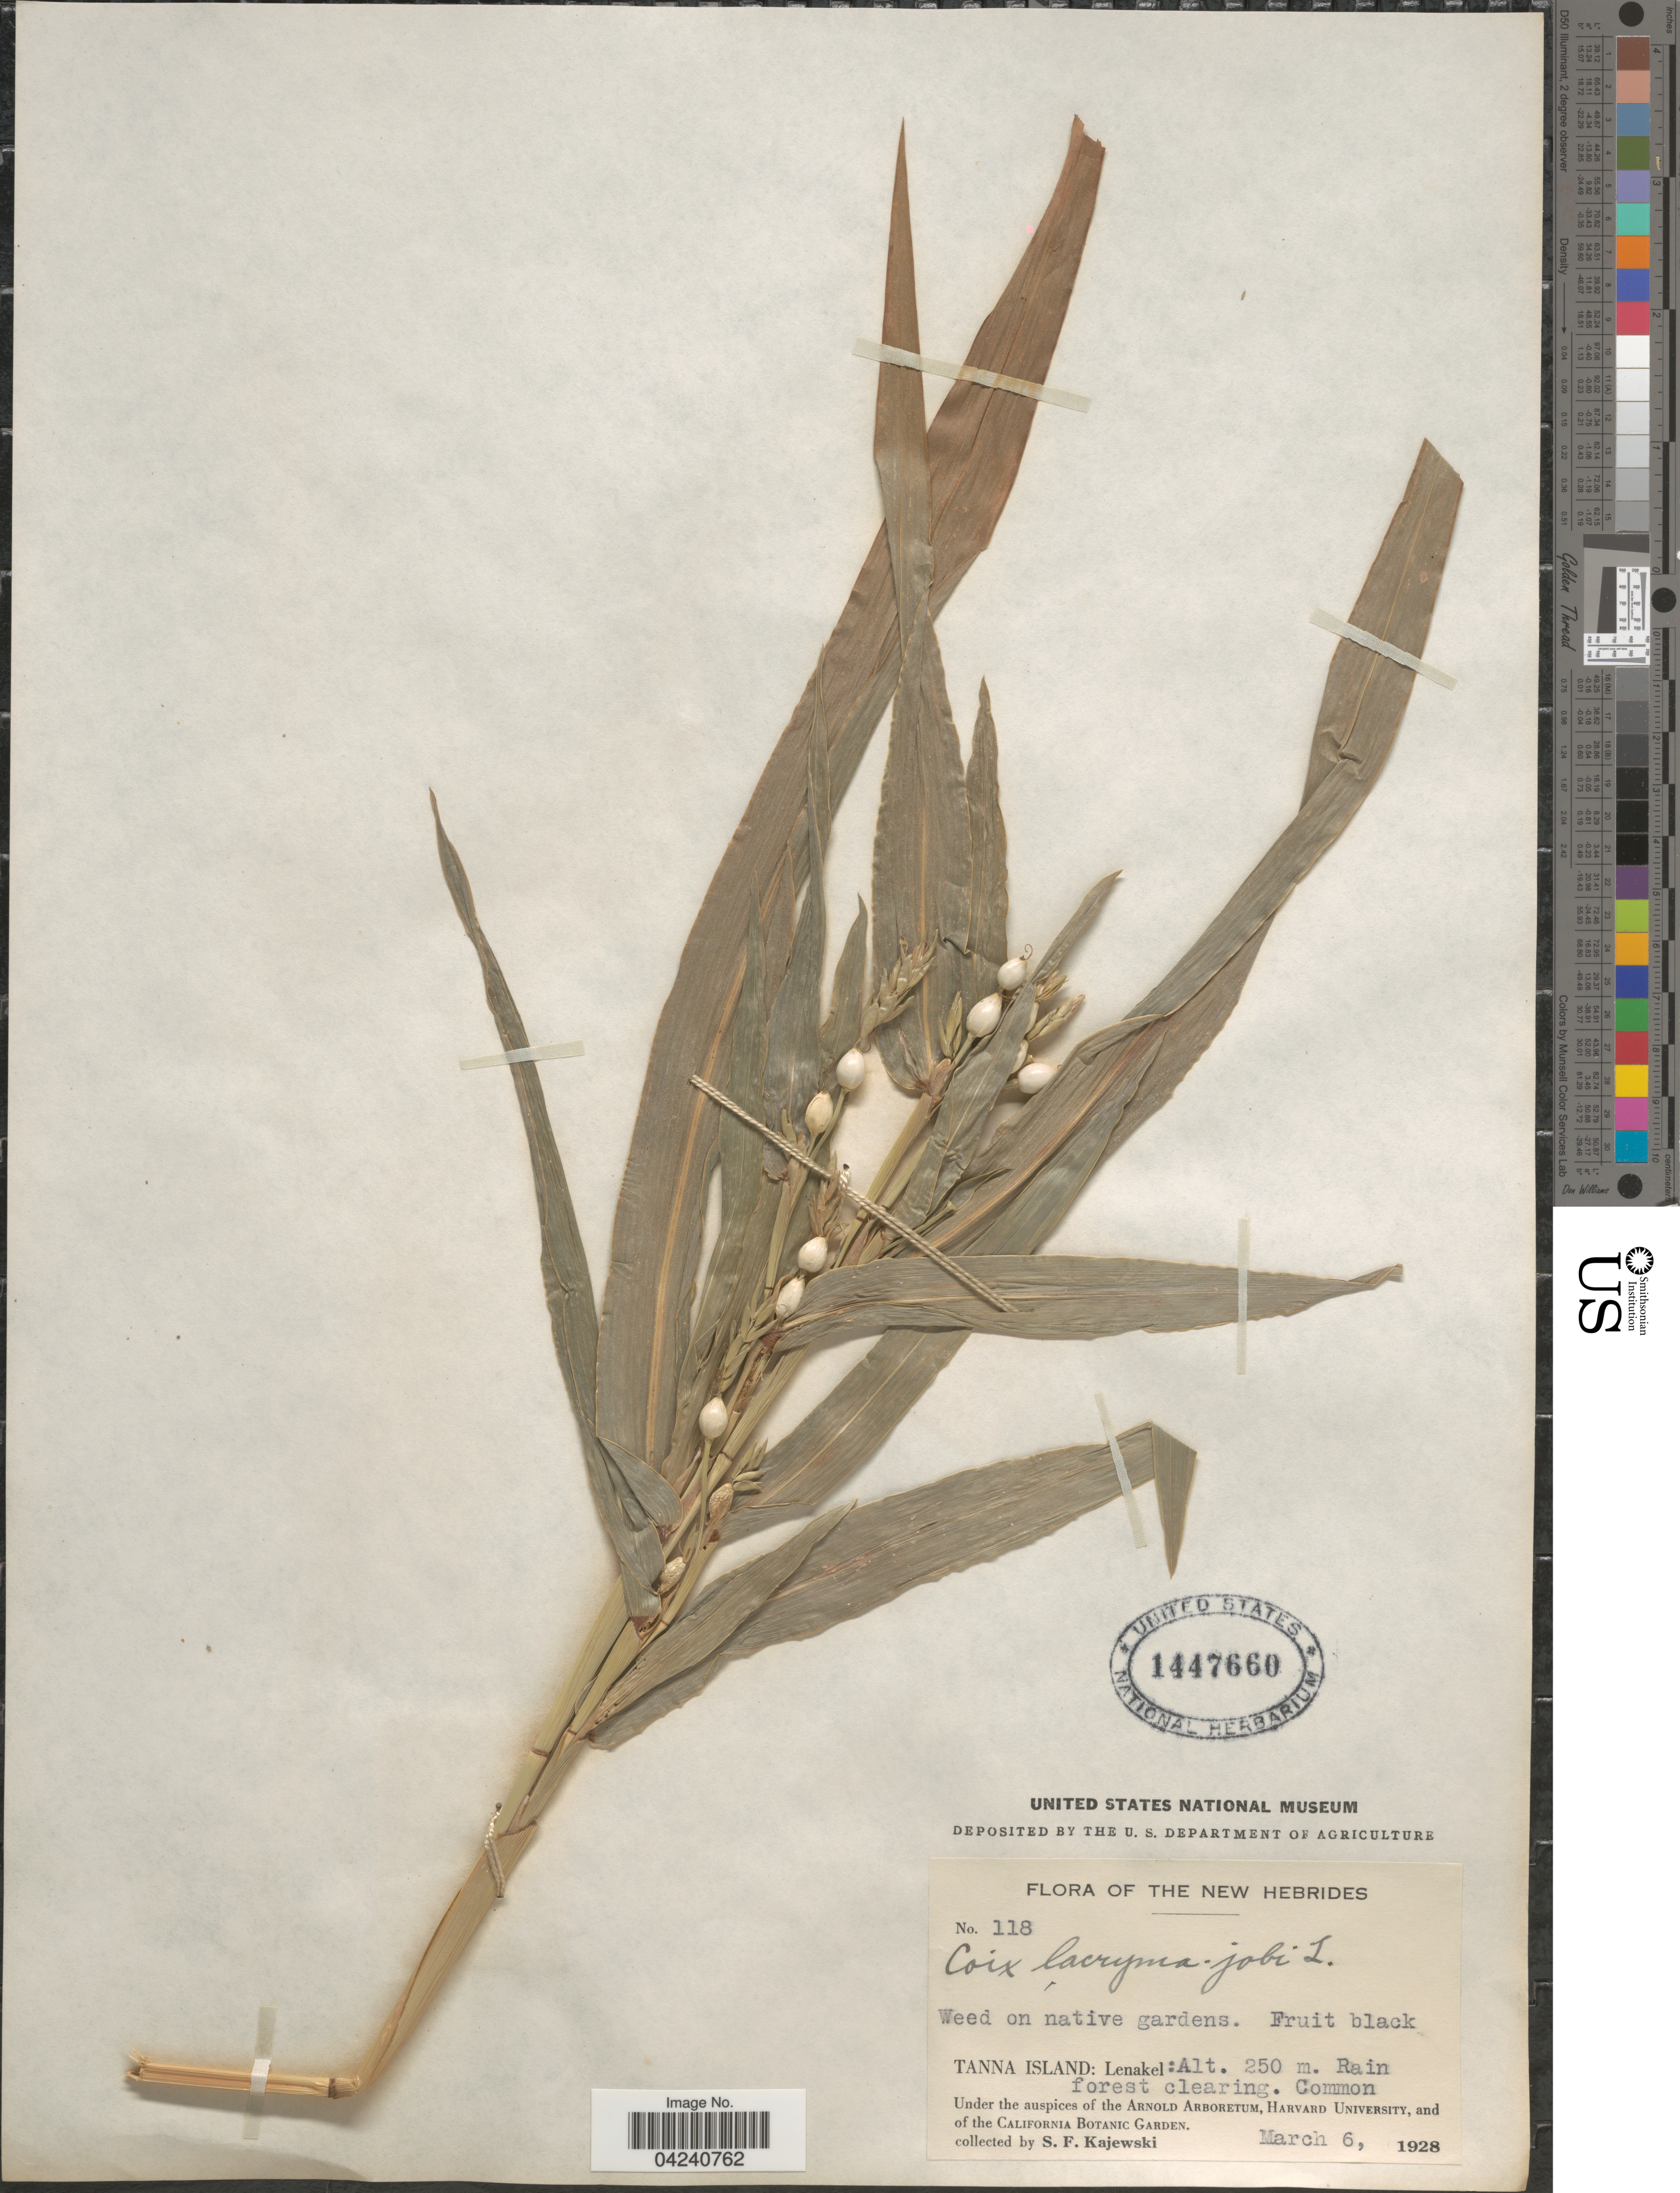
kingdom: Plantae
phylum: Tracheophyta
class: Liliopsida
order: Poales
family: Poaceae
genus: Coix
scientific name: Coix lacryma-jobi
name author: L.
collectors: S. Kajewski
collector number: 118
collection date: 1928-03-06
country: Vanuatu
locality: The New Hebrides. Tanna Island: Lenakel.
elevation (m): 250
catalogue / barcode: US 1447660